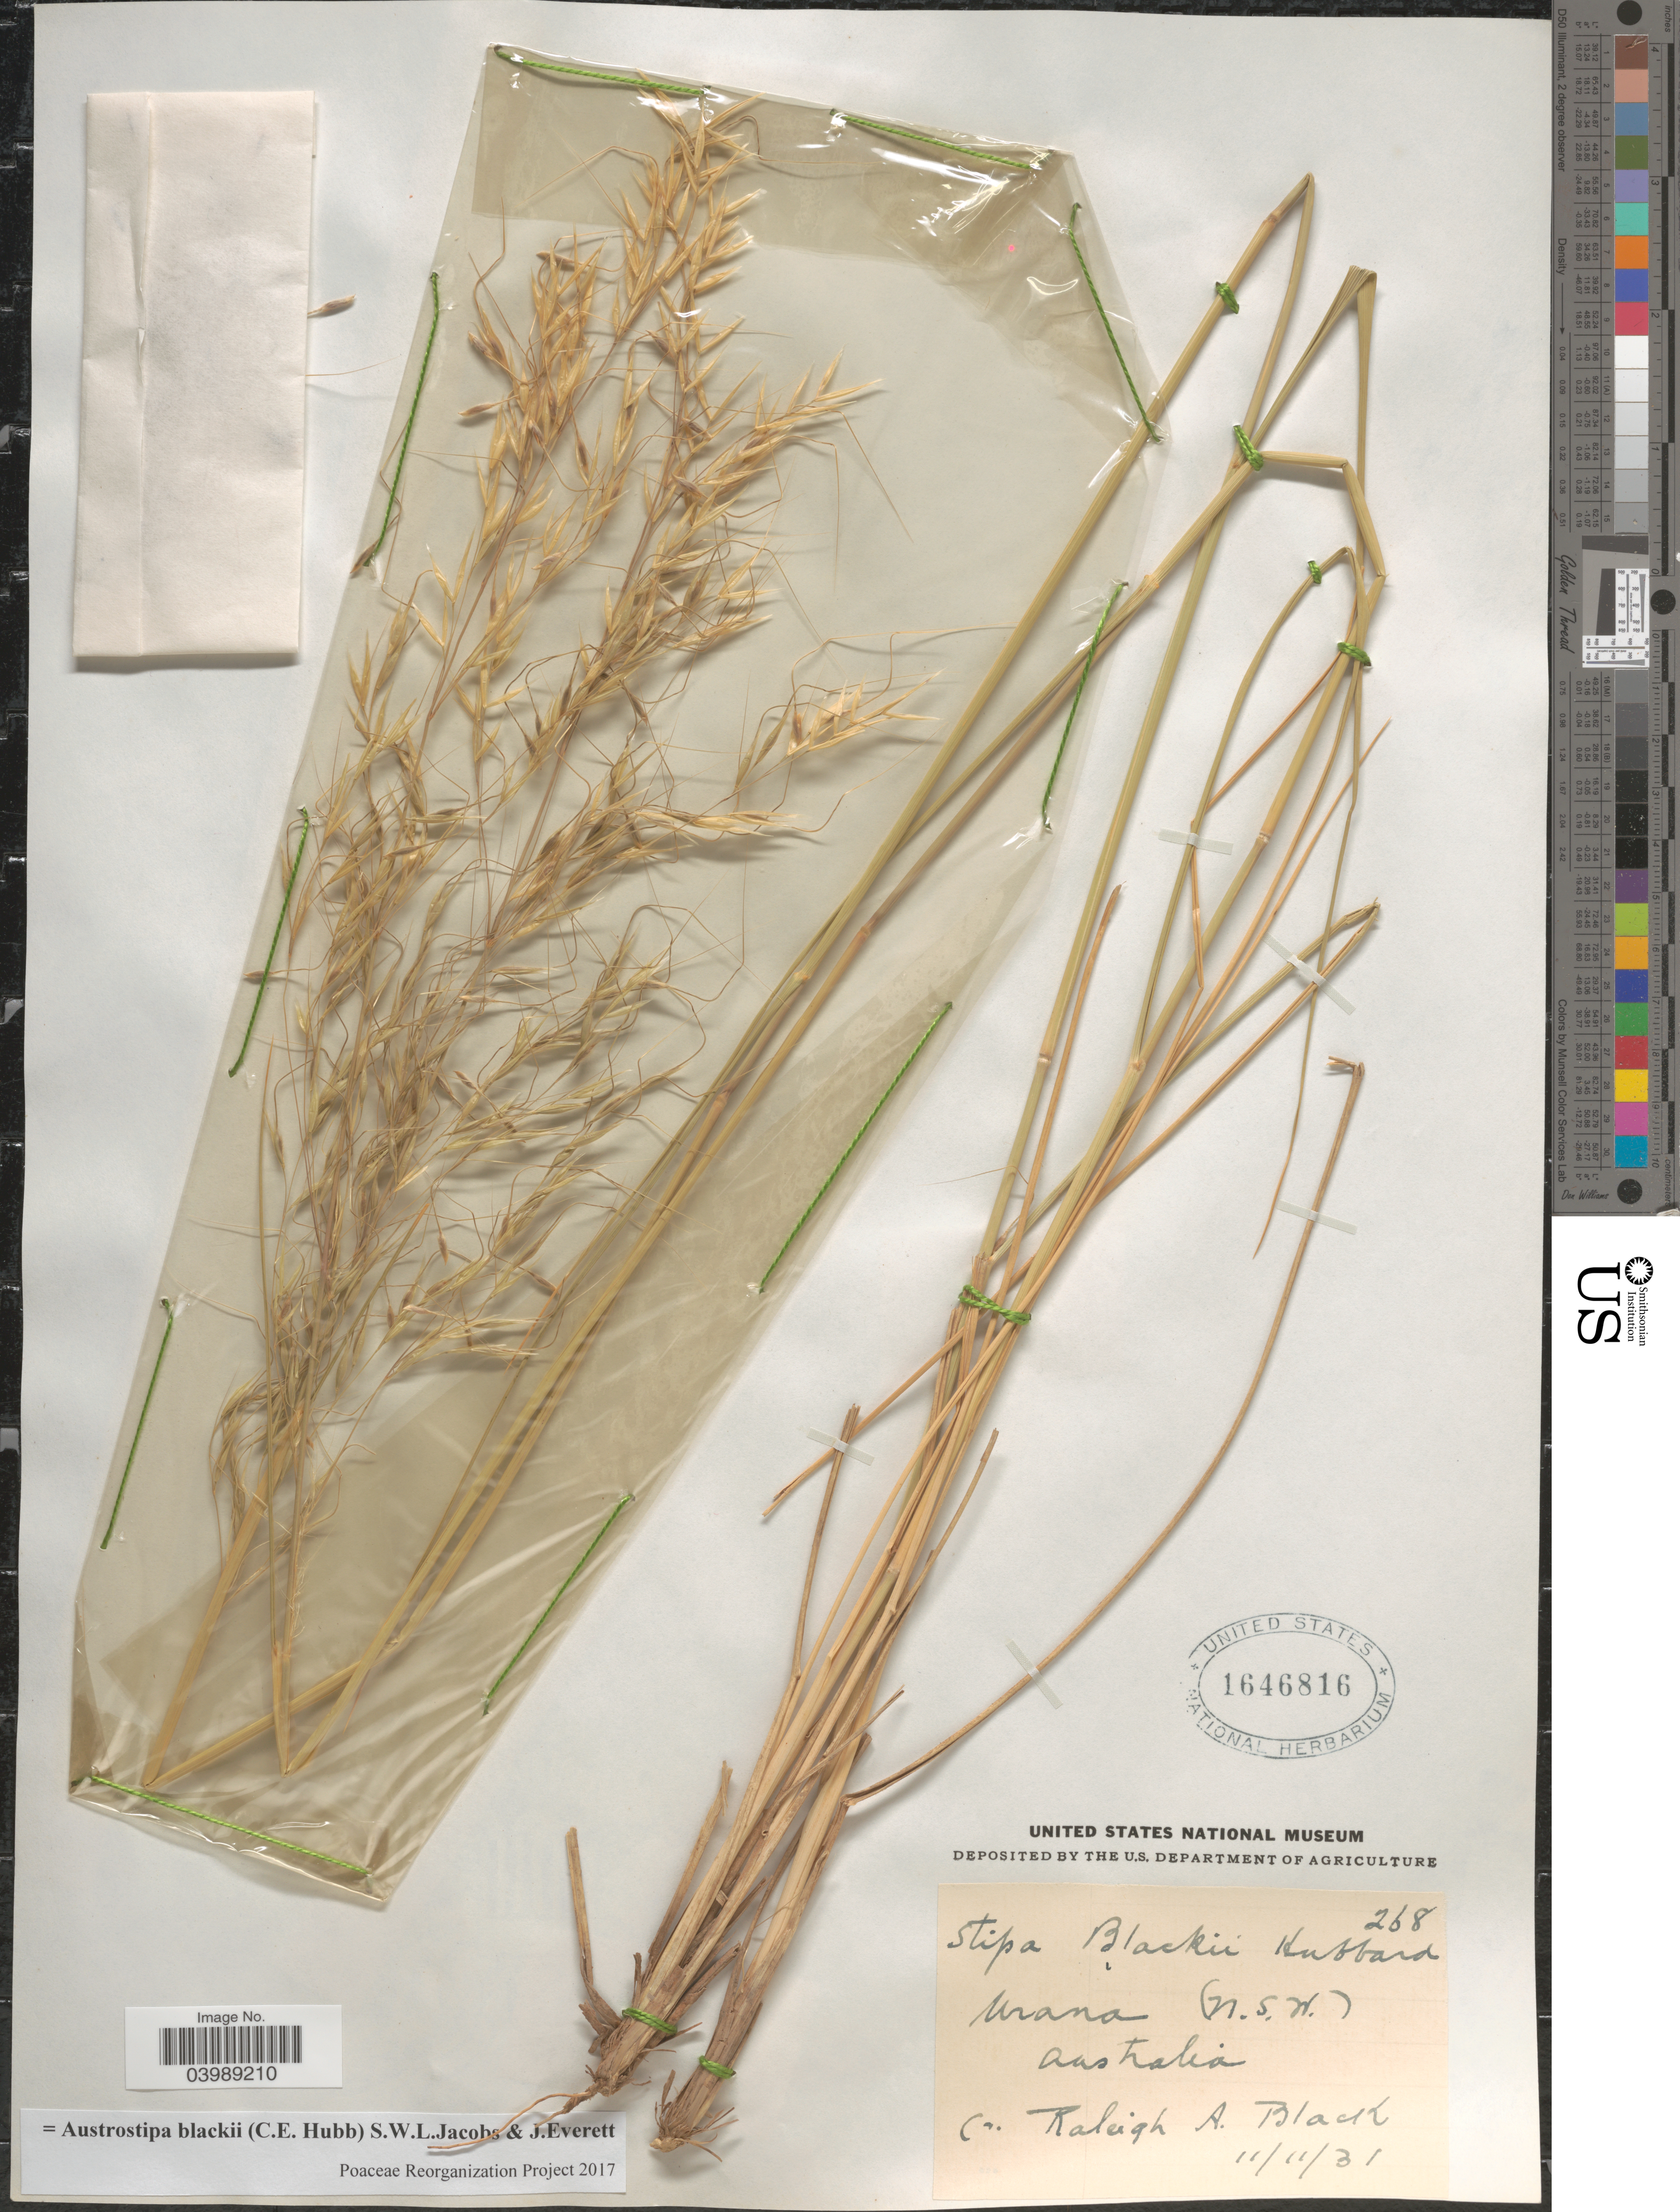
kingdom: Plantae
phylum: Tracheophyta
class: Liliopsida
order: Poales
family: Poaceae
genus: Austrostipa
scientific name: Austrostipa blackii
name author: (C.E. Hubb.) S.W.L. Jacobs & J. Everett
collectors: R. A. Black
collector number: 268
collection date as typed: Transcribed d/m/y: 11/11/31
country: Australia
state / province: New South Wales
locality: Urana.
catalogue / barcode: US 1646816